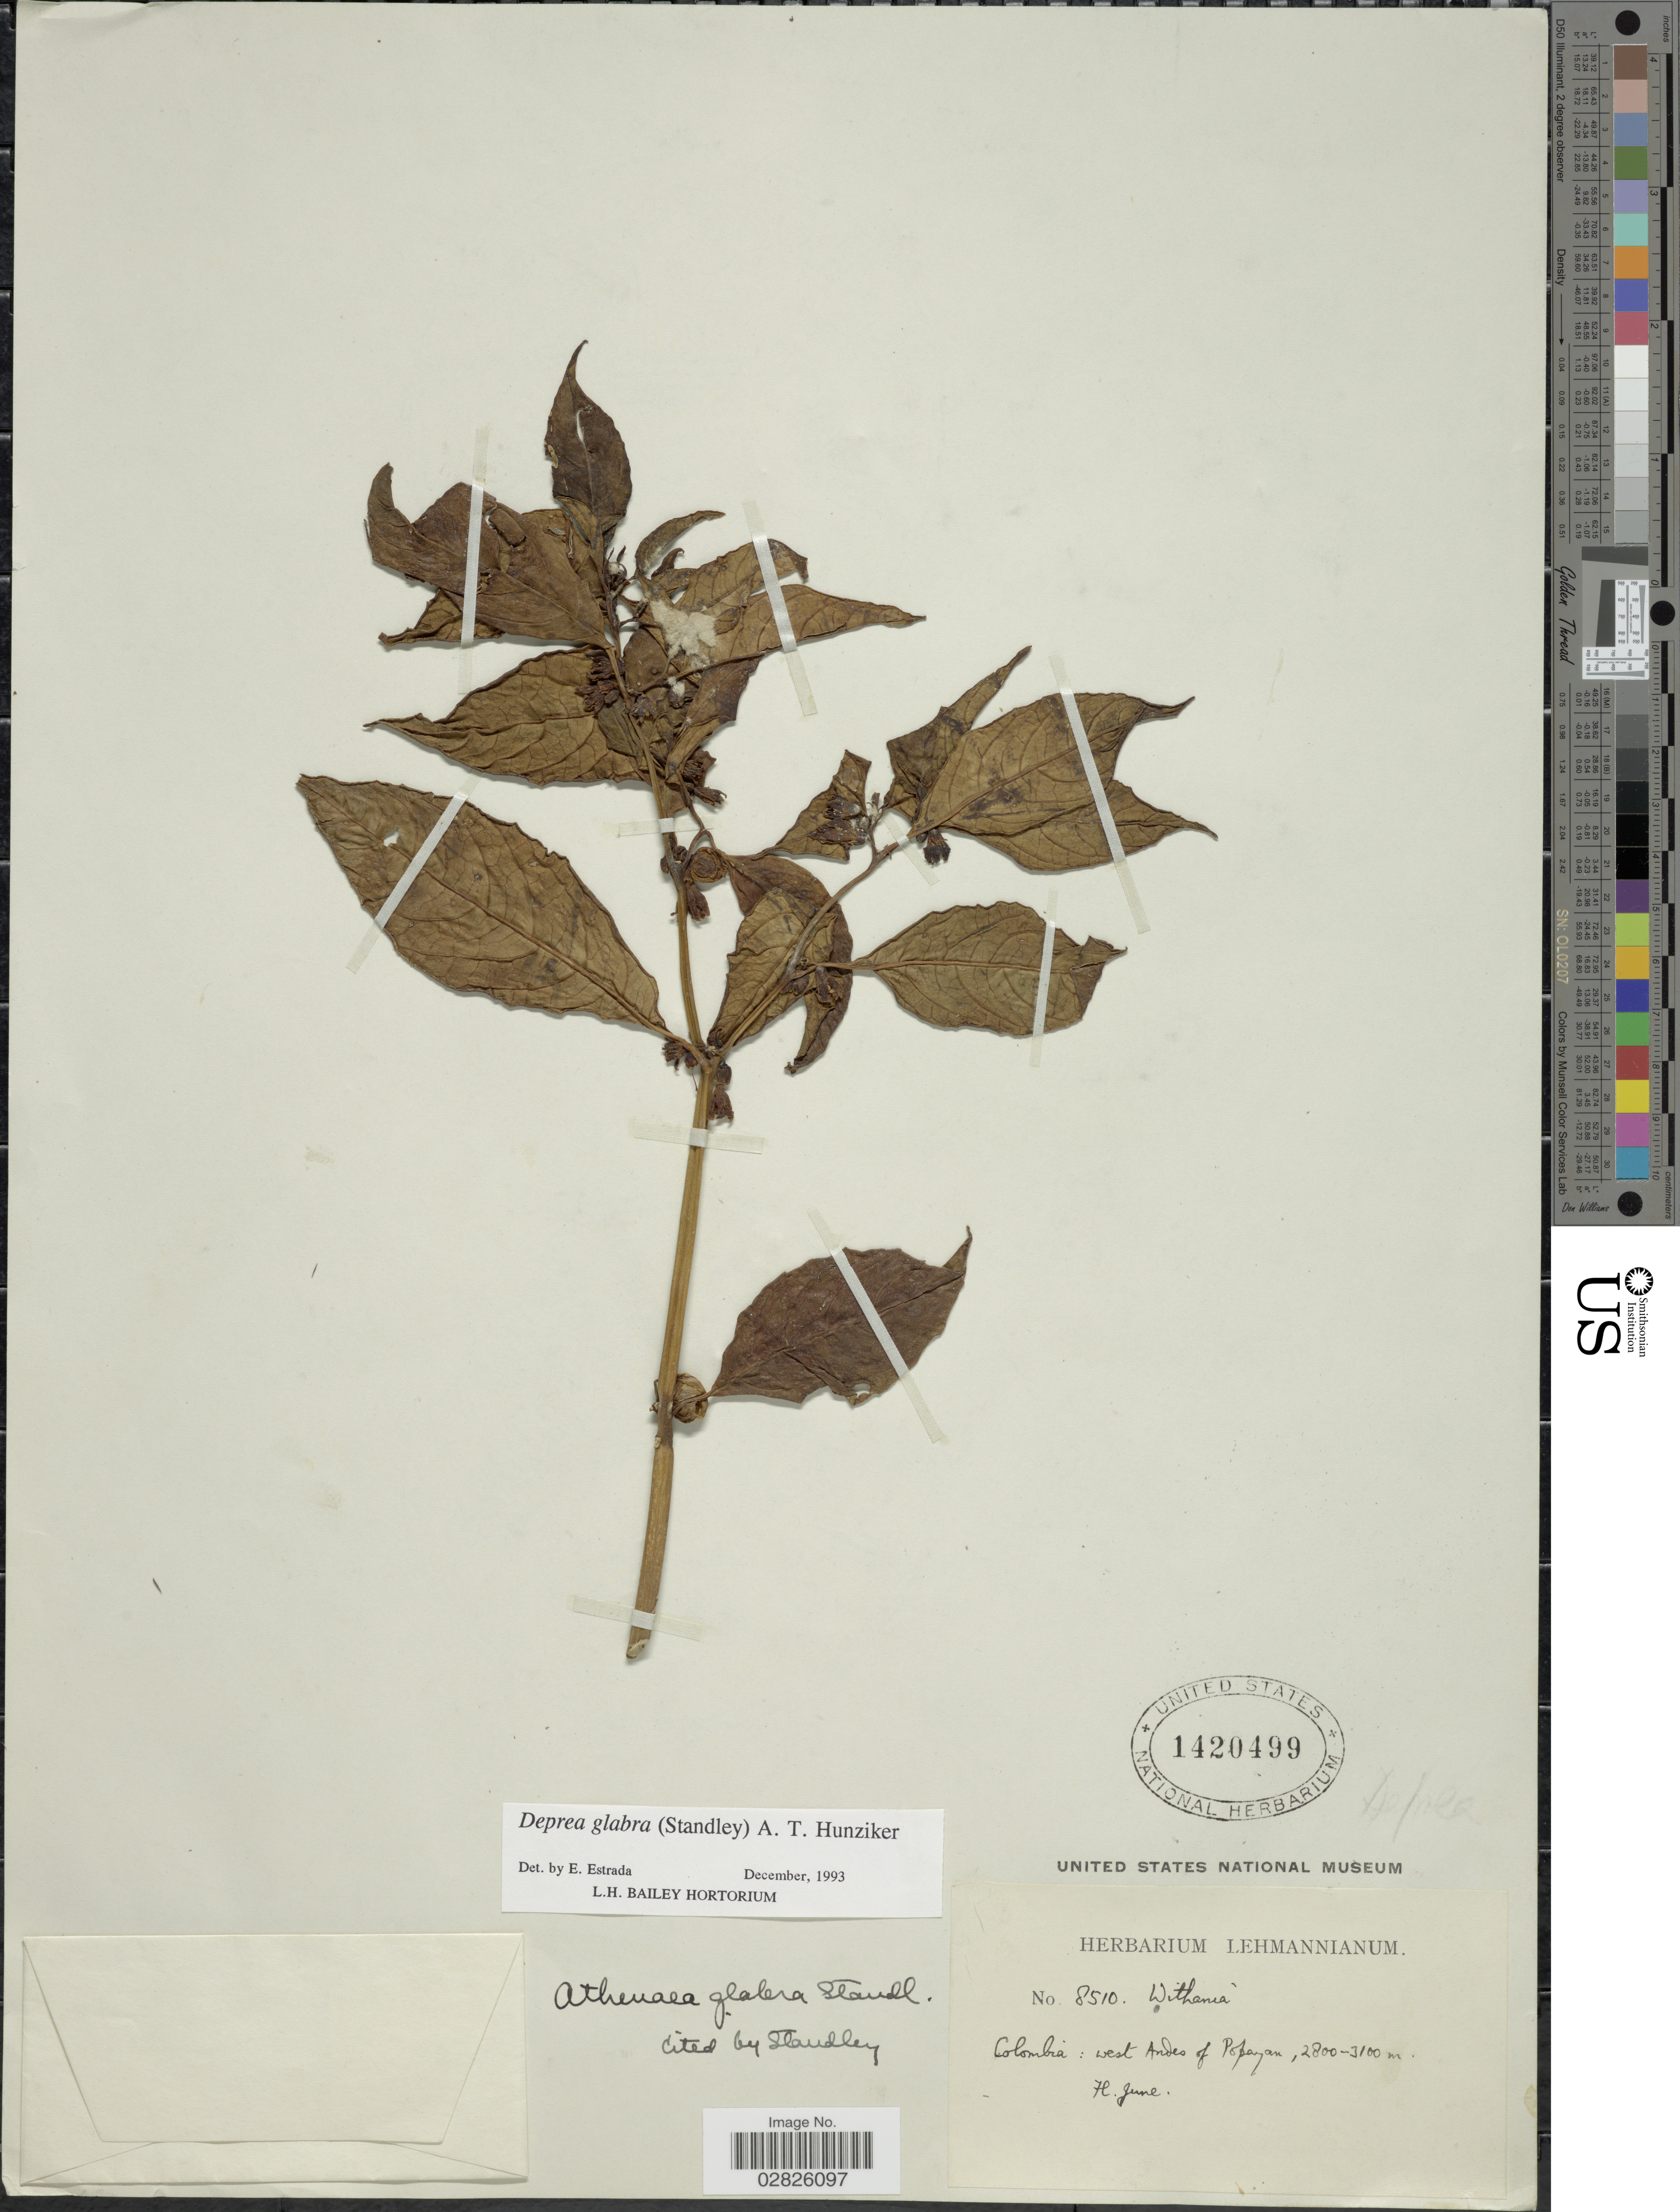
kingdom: Plantae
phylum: Tracheophyta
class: Magnoliopsida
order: Solanales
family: Solanaceae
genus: Deprea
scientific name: Deprea glabra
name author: (Standl.) Hunz.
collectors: ex herb. Lehmannianum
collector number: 8510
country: Colombia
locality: West Andes of Popayan.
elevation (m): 2800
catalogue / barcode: US 1420499